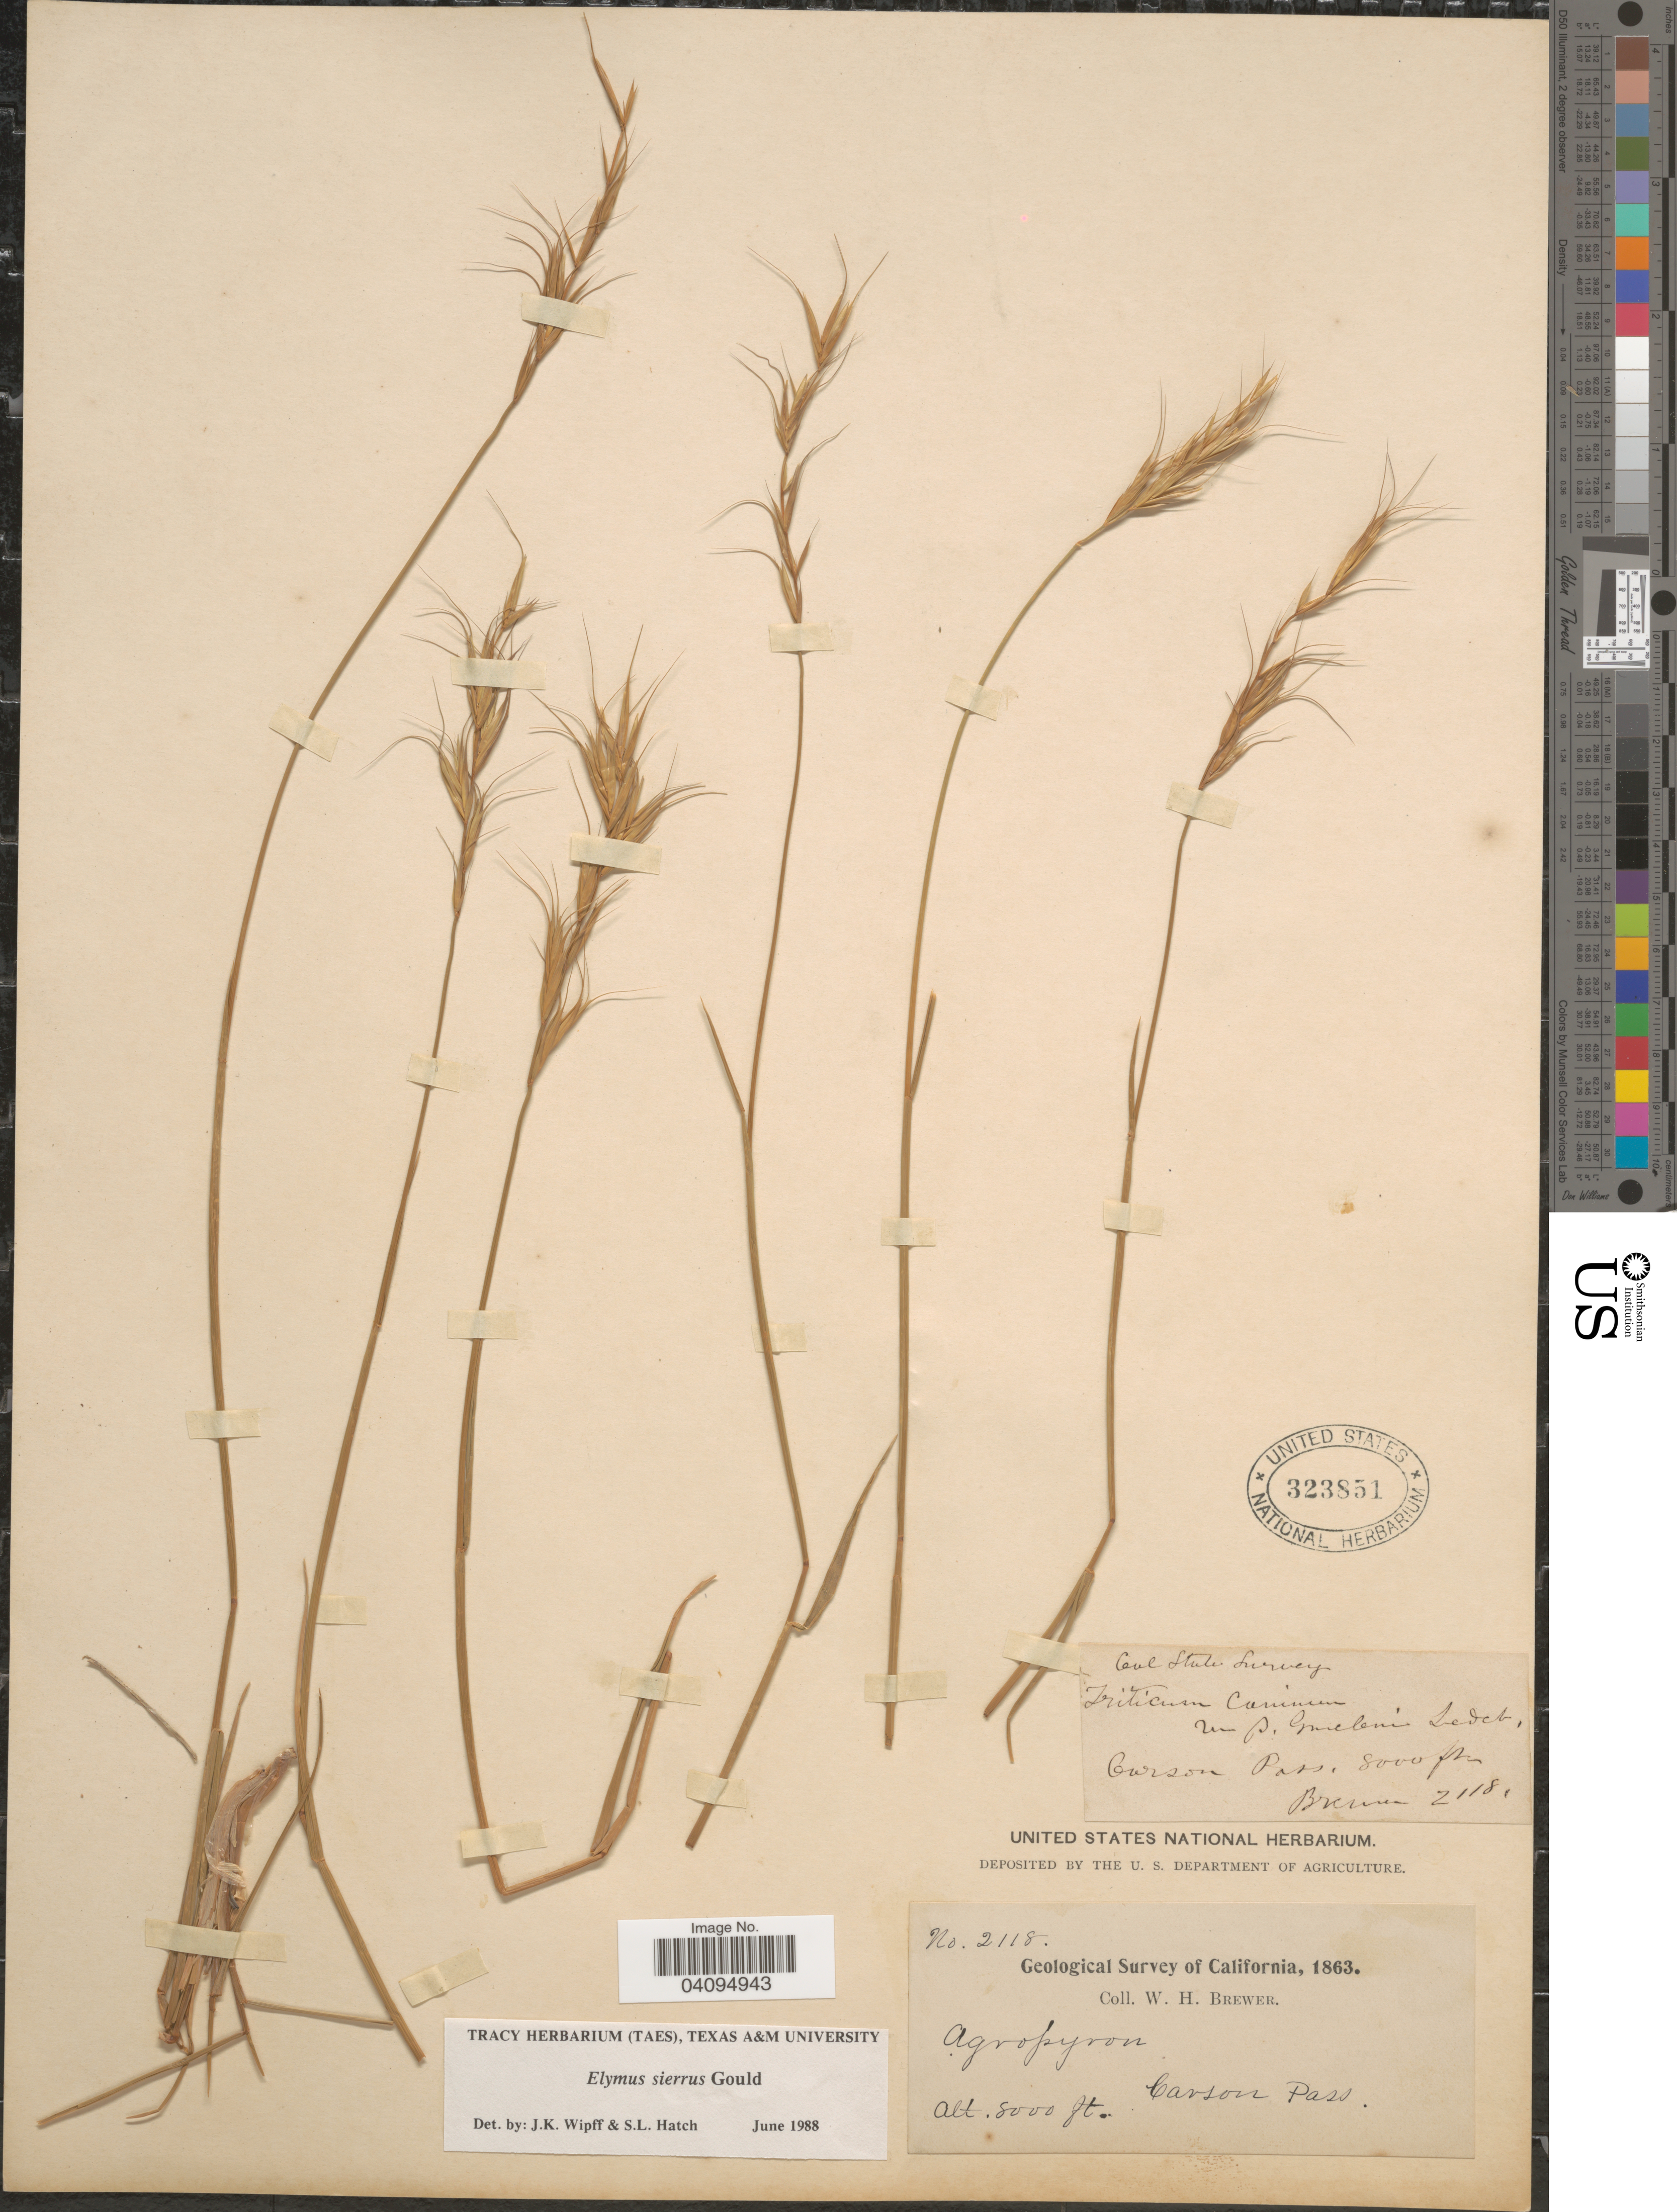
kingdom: Plantae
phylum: Tracheophyta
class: Liliopsida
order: Poales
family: Poaceae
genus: Elymus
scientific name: Elymus sierrae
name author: Gould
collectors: W. H. Brewer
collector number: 2118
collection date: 1863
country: United States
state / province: California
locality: Geological Survey of California. Carson Pass.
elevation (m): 2438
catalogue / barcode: US 323851